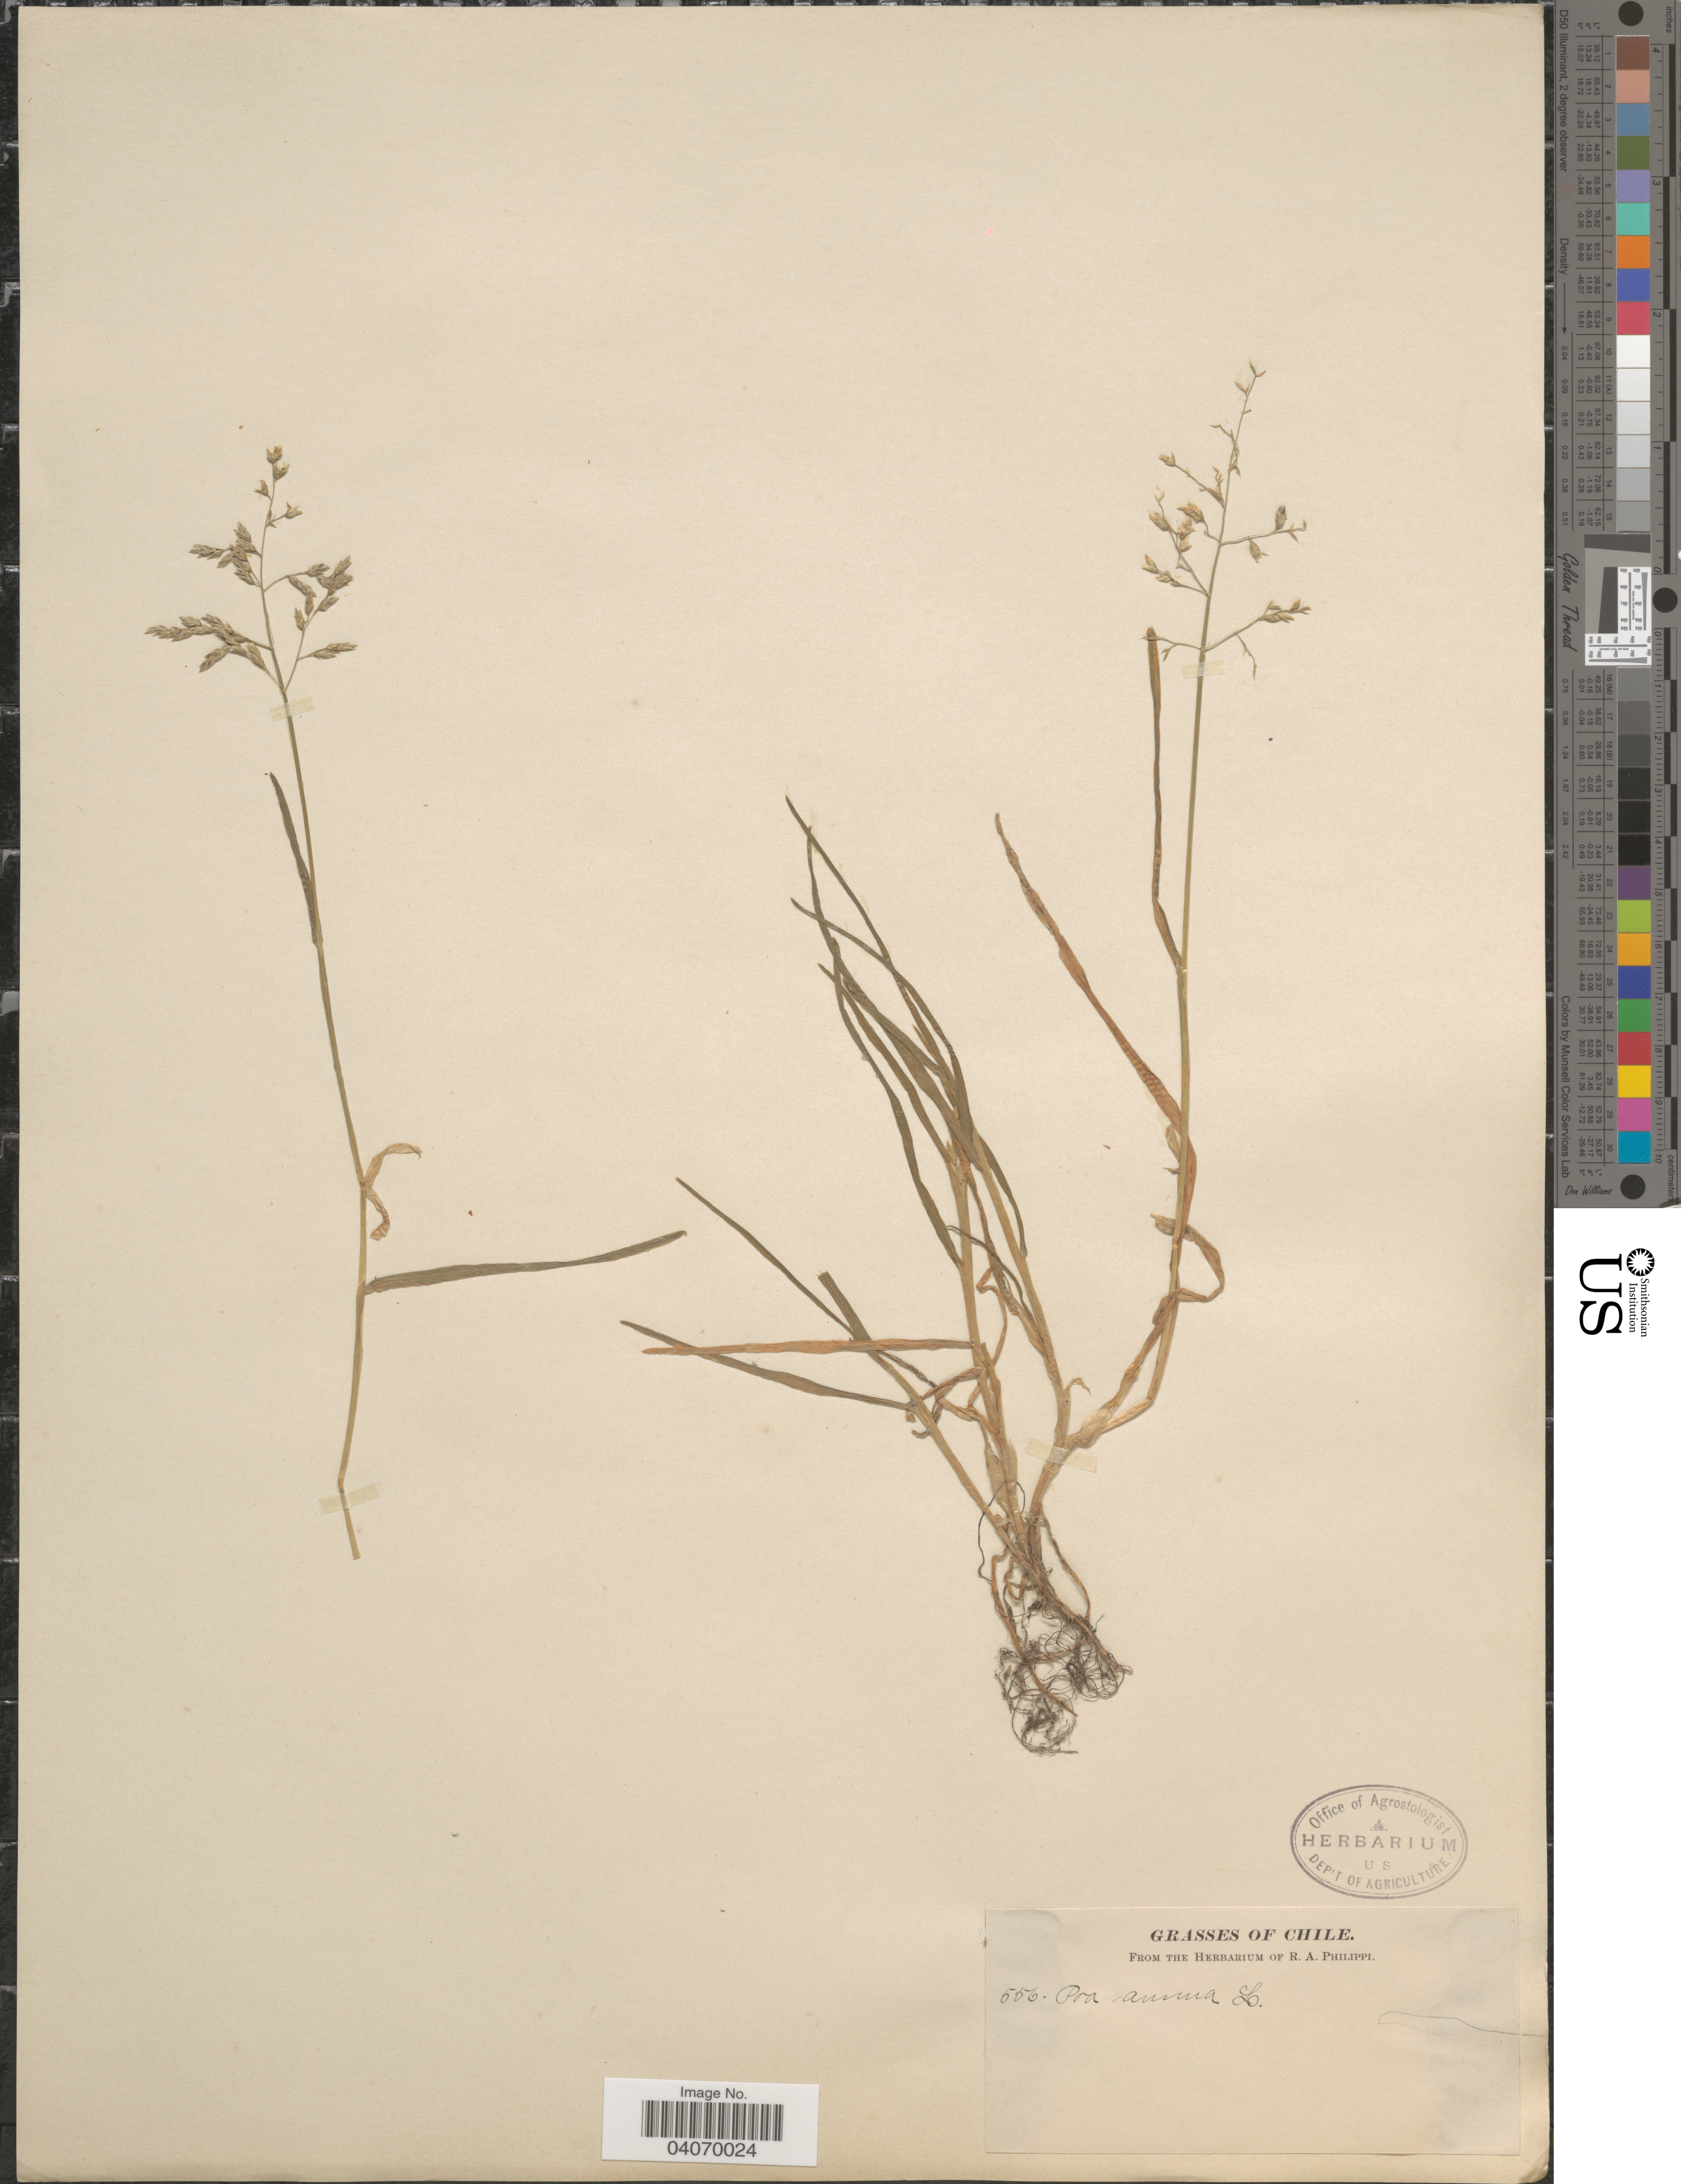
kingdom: Plantae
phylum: Tracheophyta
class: Liliopsida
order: Poales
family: Poaceae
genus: Poa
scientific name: Poa annua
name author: L.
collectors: ex. herb. R.A. Philippi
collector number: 556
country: Chile